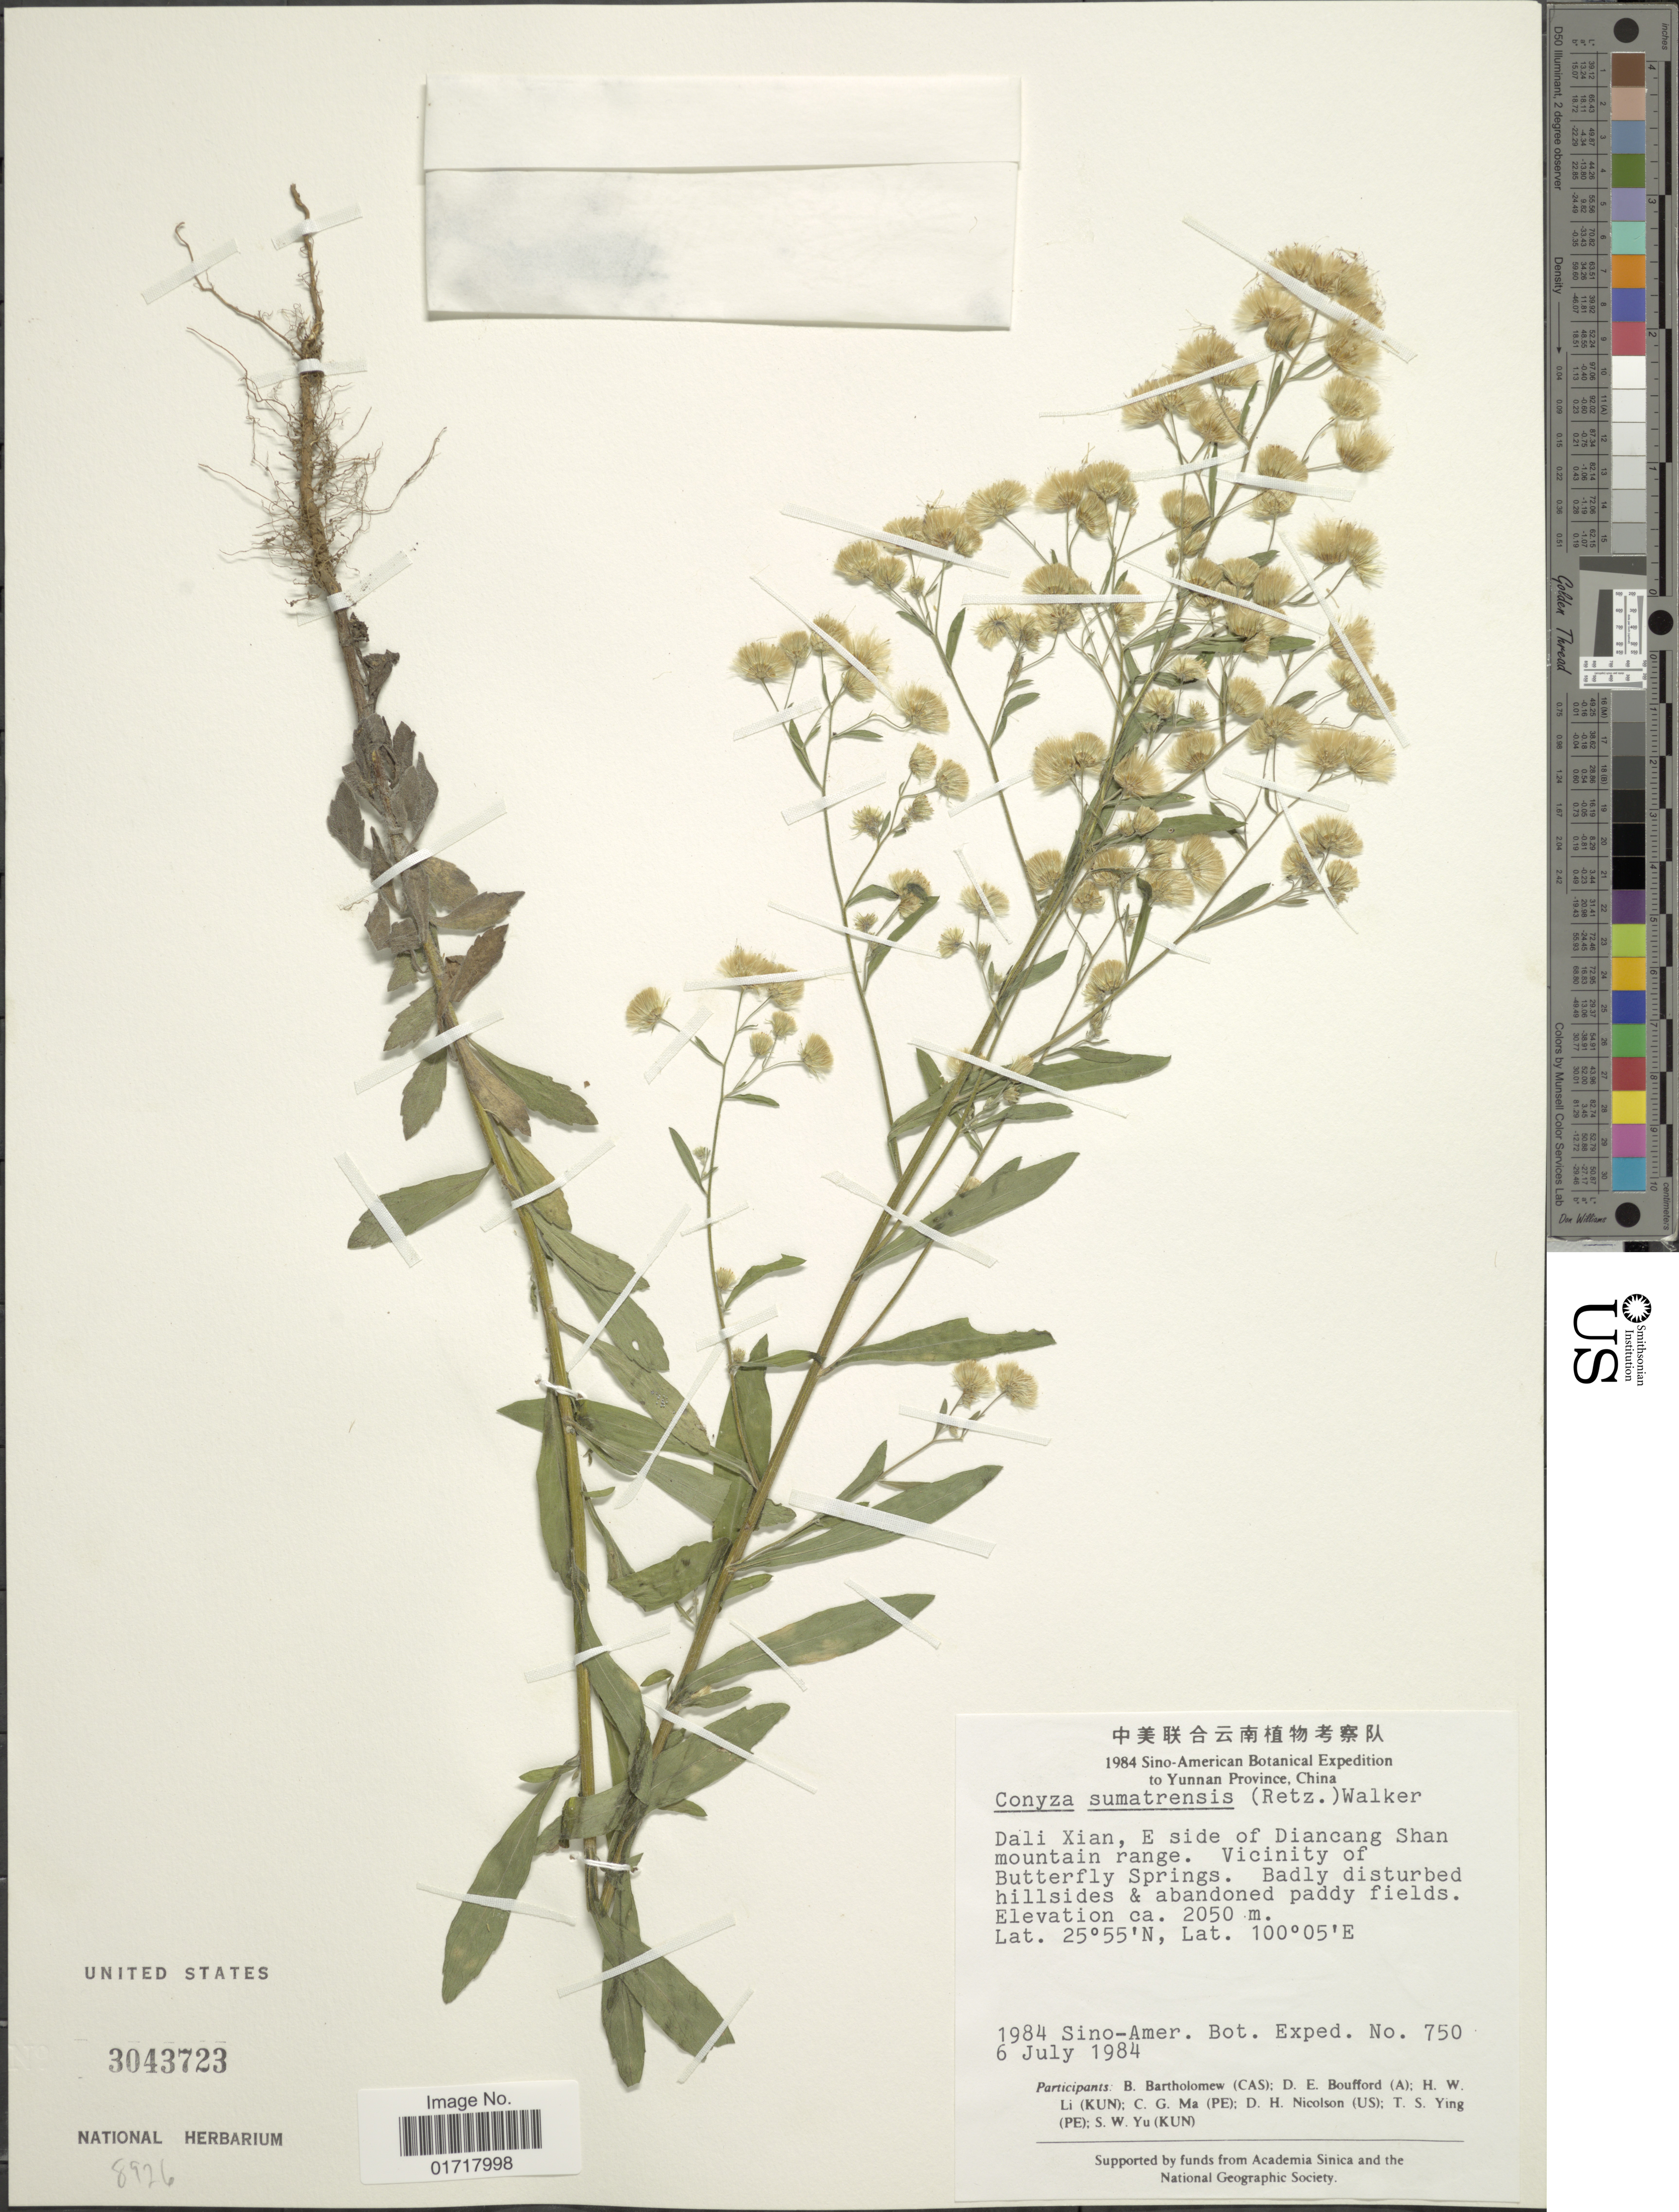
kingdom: Plantae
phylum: Tracheophyta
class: Magnoliopsida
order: Asterales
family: Asteraceae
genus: Conyza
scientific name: Conyza sumatrensis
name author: (Retz.) E. Walker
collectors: Sino-Amer. Bot. Exped. 1984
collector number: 750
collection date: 1984-07-06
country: China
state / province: Yunnan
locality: Dali Xian, E side of Diancang Shan mountain range, Vicinity of Butterfly Springs, Badly disturbed hillsides & abandoned paddy fields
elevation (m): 2050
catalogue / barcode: US 3043723